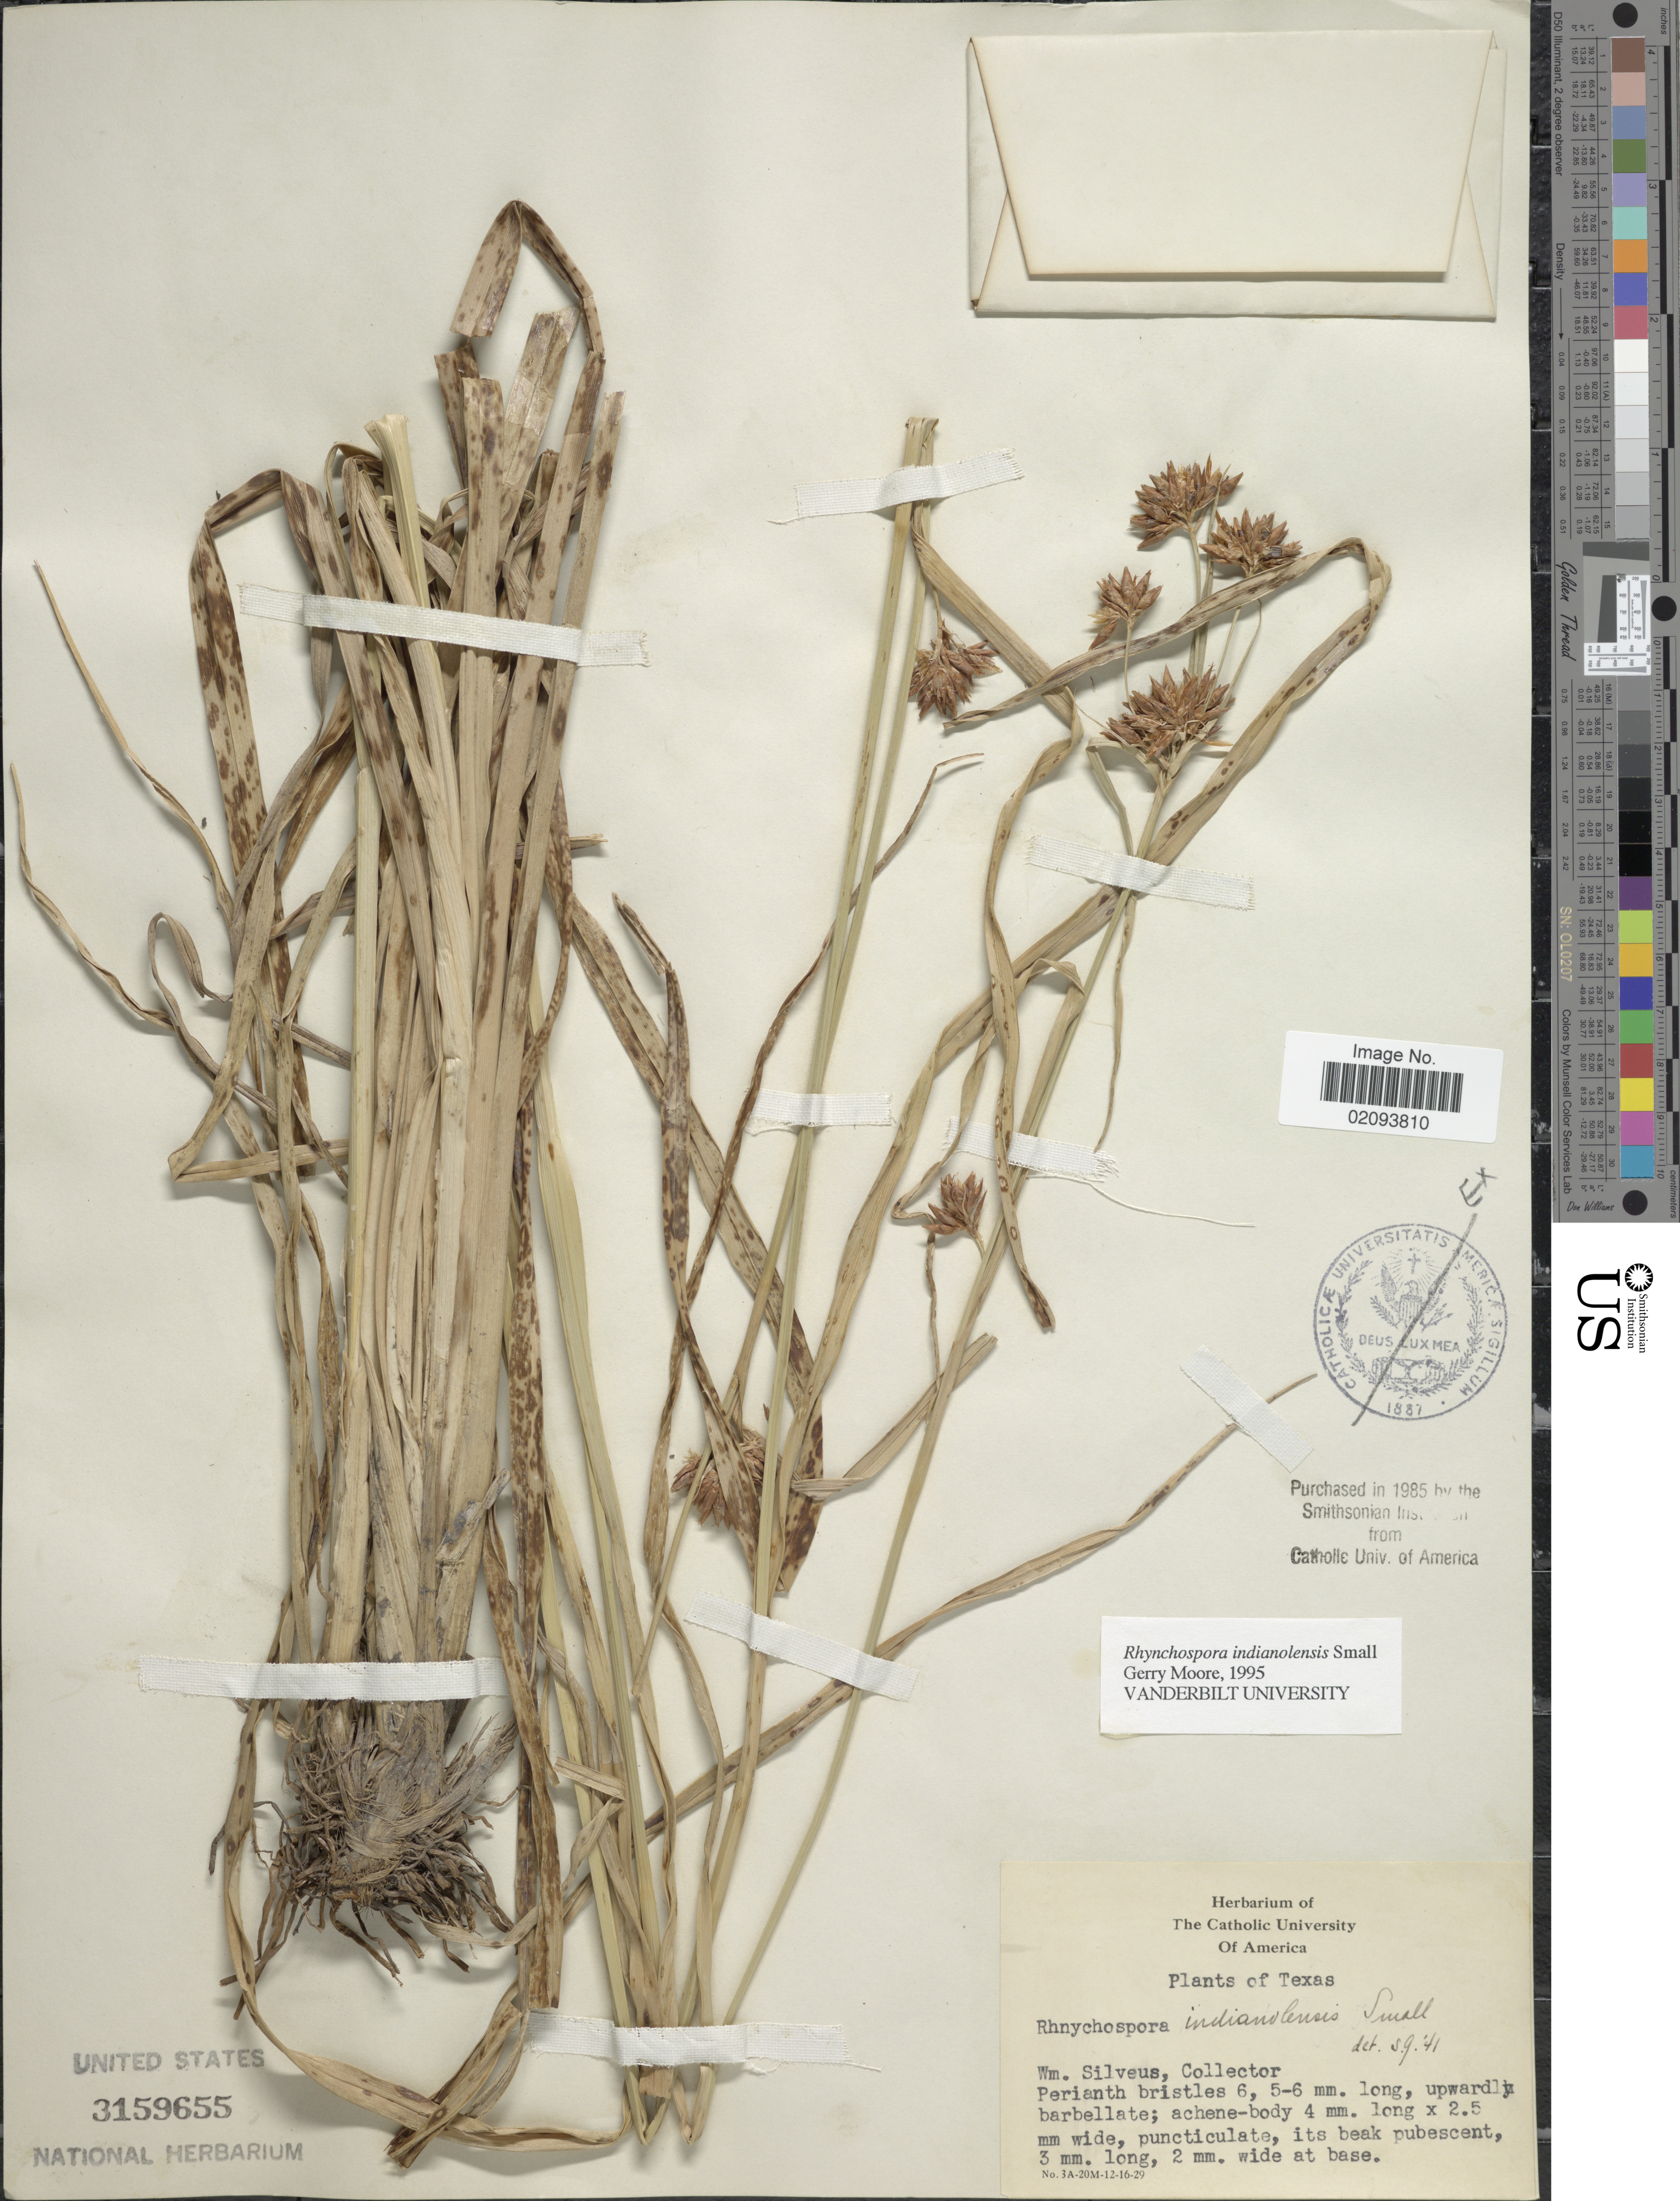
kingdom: Plantae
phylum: Tracheophyta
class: Liliopsida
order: Poales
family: Cyperaceae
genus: Rhynchospora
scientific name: Rhynchospora indianolensis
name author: Small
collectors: W. Silveus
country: United States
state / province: Texas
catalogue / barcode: US 3159655